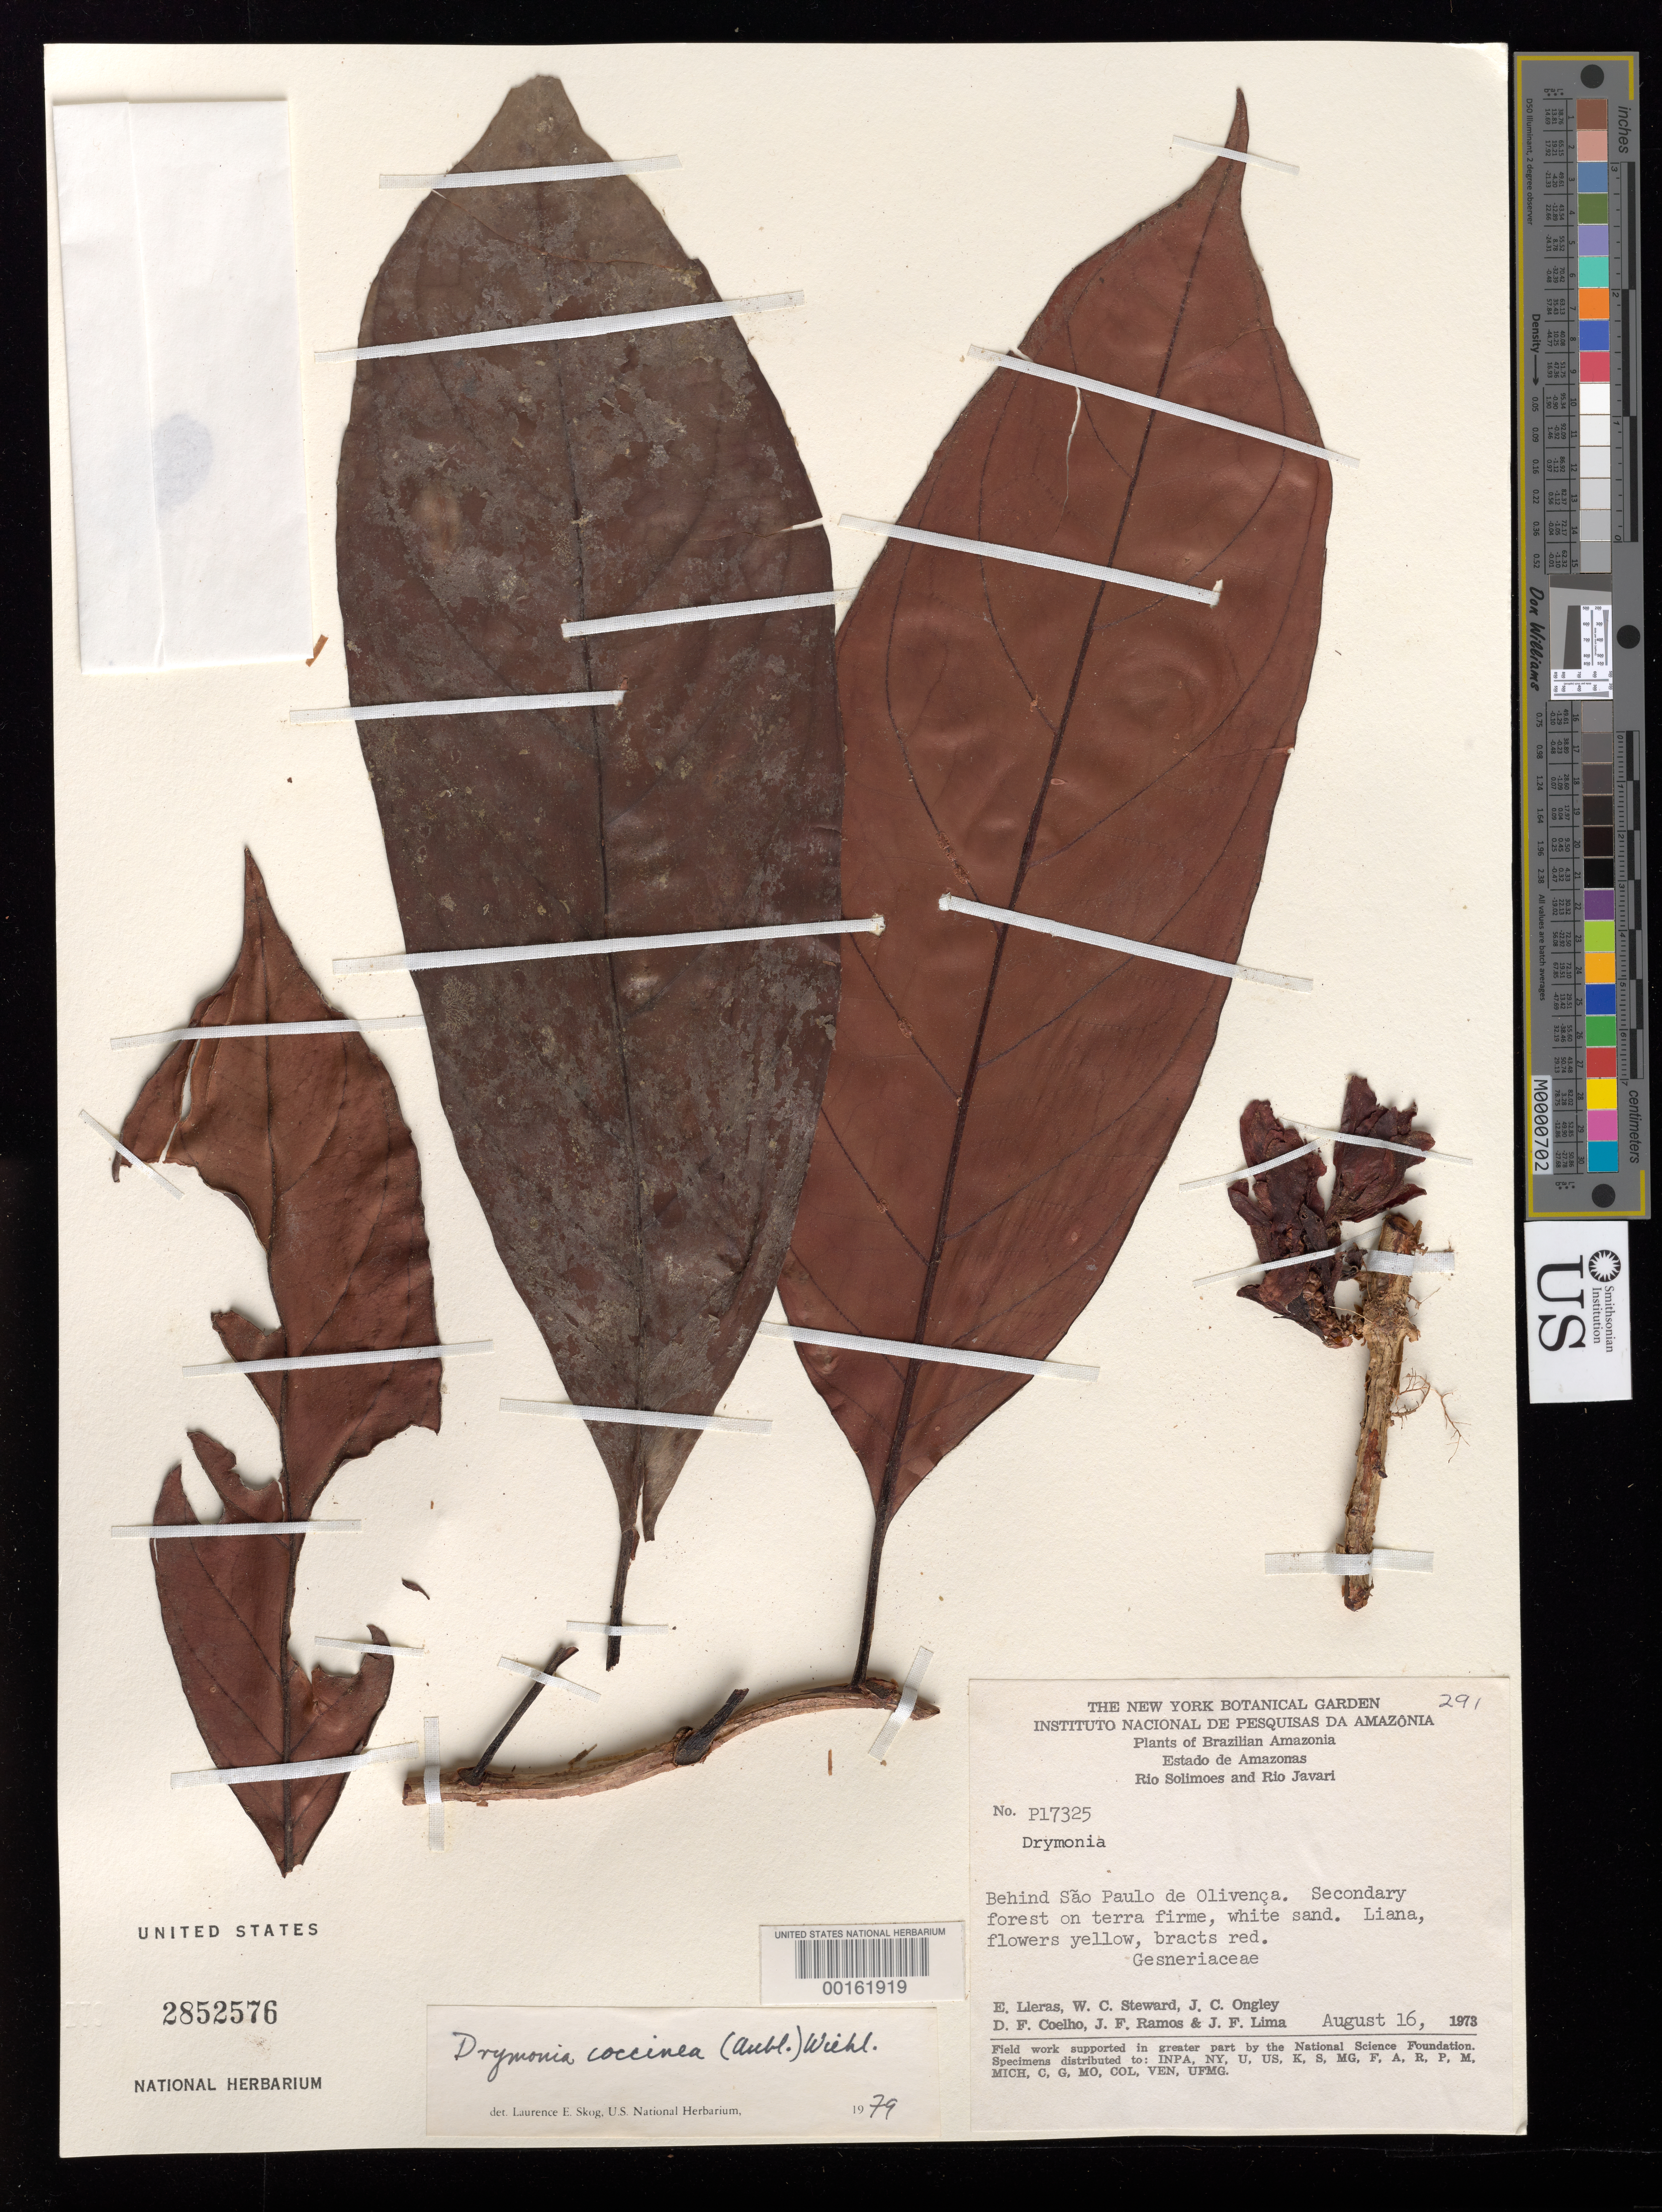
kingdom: Plantae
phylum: Tracheophyta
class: Magnoliopsida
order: Lamiales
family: Gesneriaceae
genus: Drymonia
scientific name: Drymonia coccinea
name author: (Aubl.) Wiehler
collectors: E. Lleras & et al.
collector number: P 17325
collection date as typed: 16 Aug 1973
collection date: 1973-08-16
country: Brazil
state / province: Amazonas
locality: Rio Solimoes and Rio Javari, behind Sao Paulo de Olivenca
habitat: Secondary forest on terra firme, white sand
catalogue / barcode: US 2852576